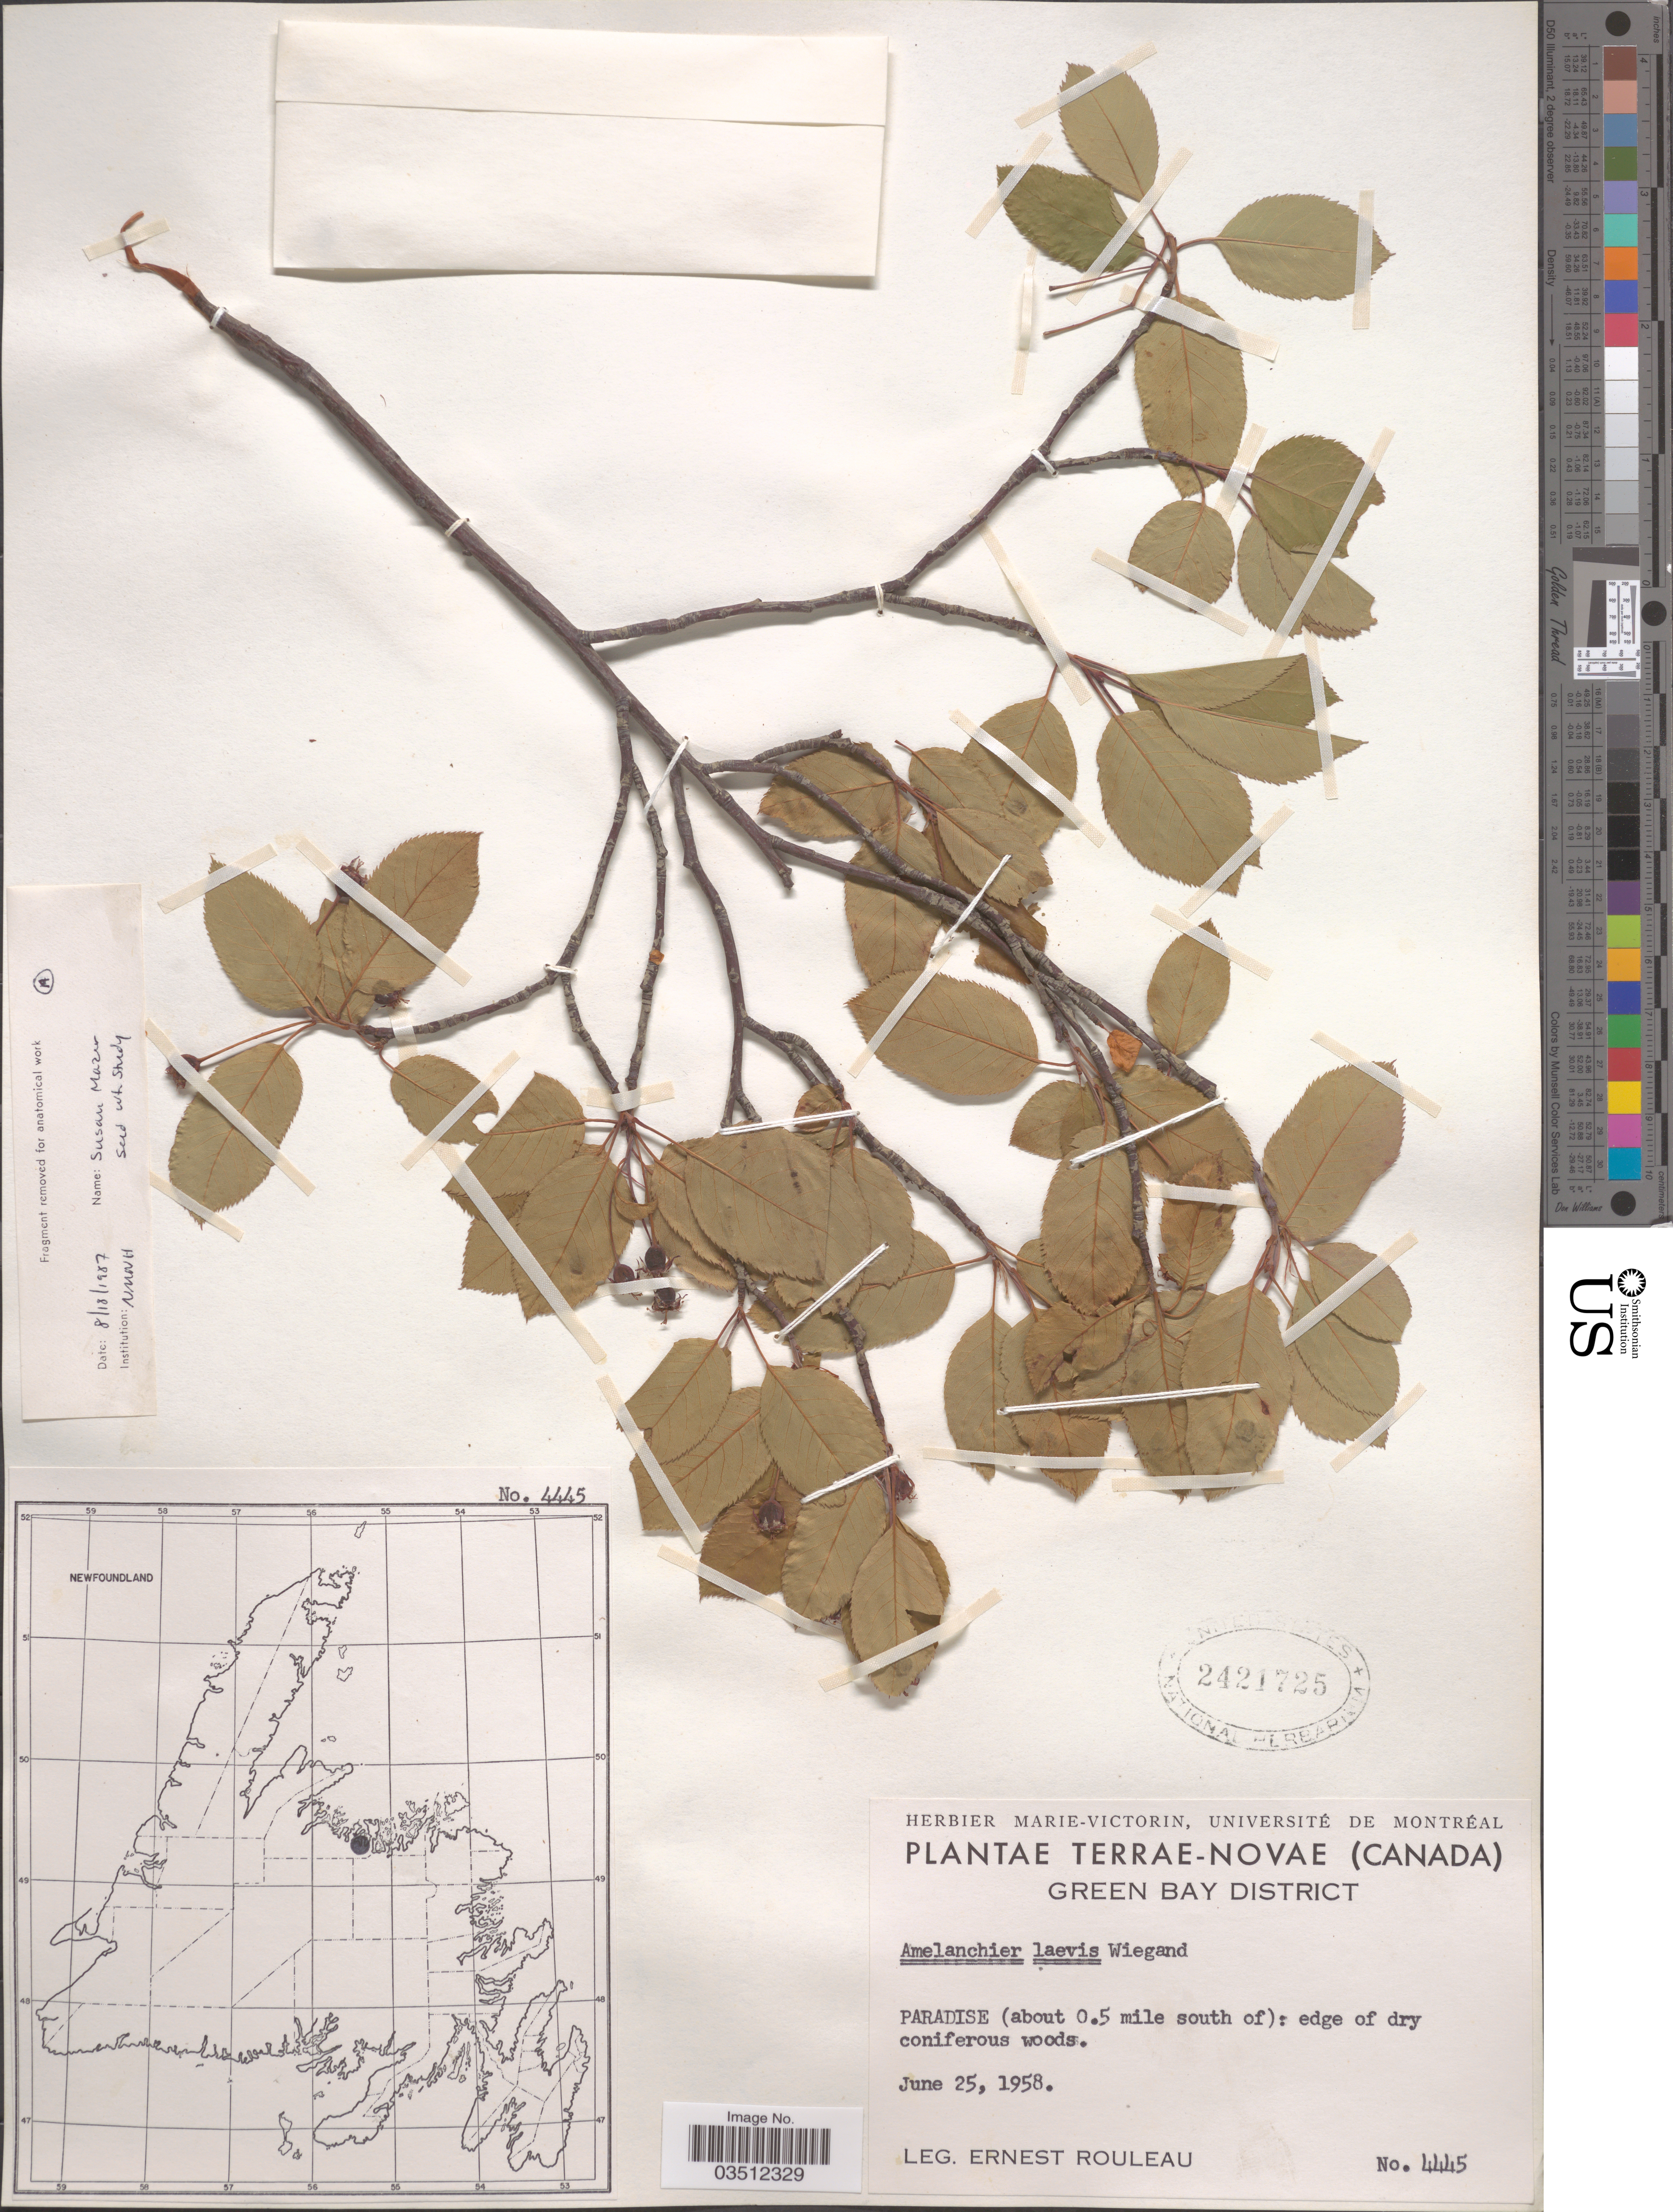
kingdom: Plantae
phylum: Tracheophyta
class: Magnoliopsida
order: Rosales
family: Rosaceae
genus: Amelanchier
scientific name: Amelanchier laevis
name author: Wiegand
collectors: E. Rouleau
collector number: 4445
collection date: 1958-06-25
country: Canada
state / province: Newfoundland and Labrador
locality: Terrae-Novae. Green Bay District. Paradise (about 0.5 mile south of).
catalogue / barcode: US 2421725